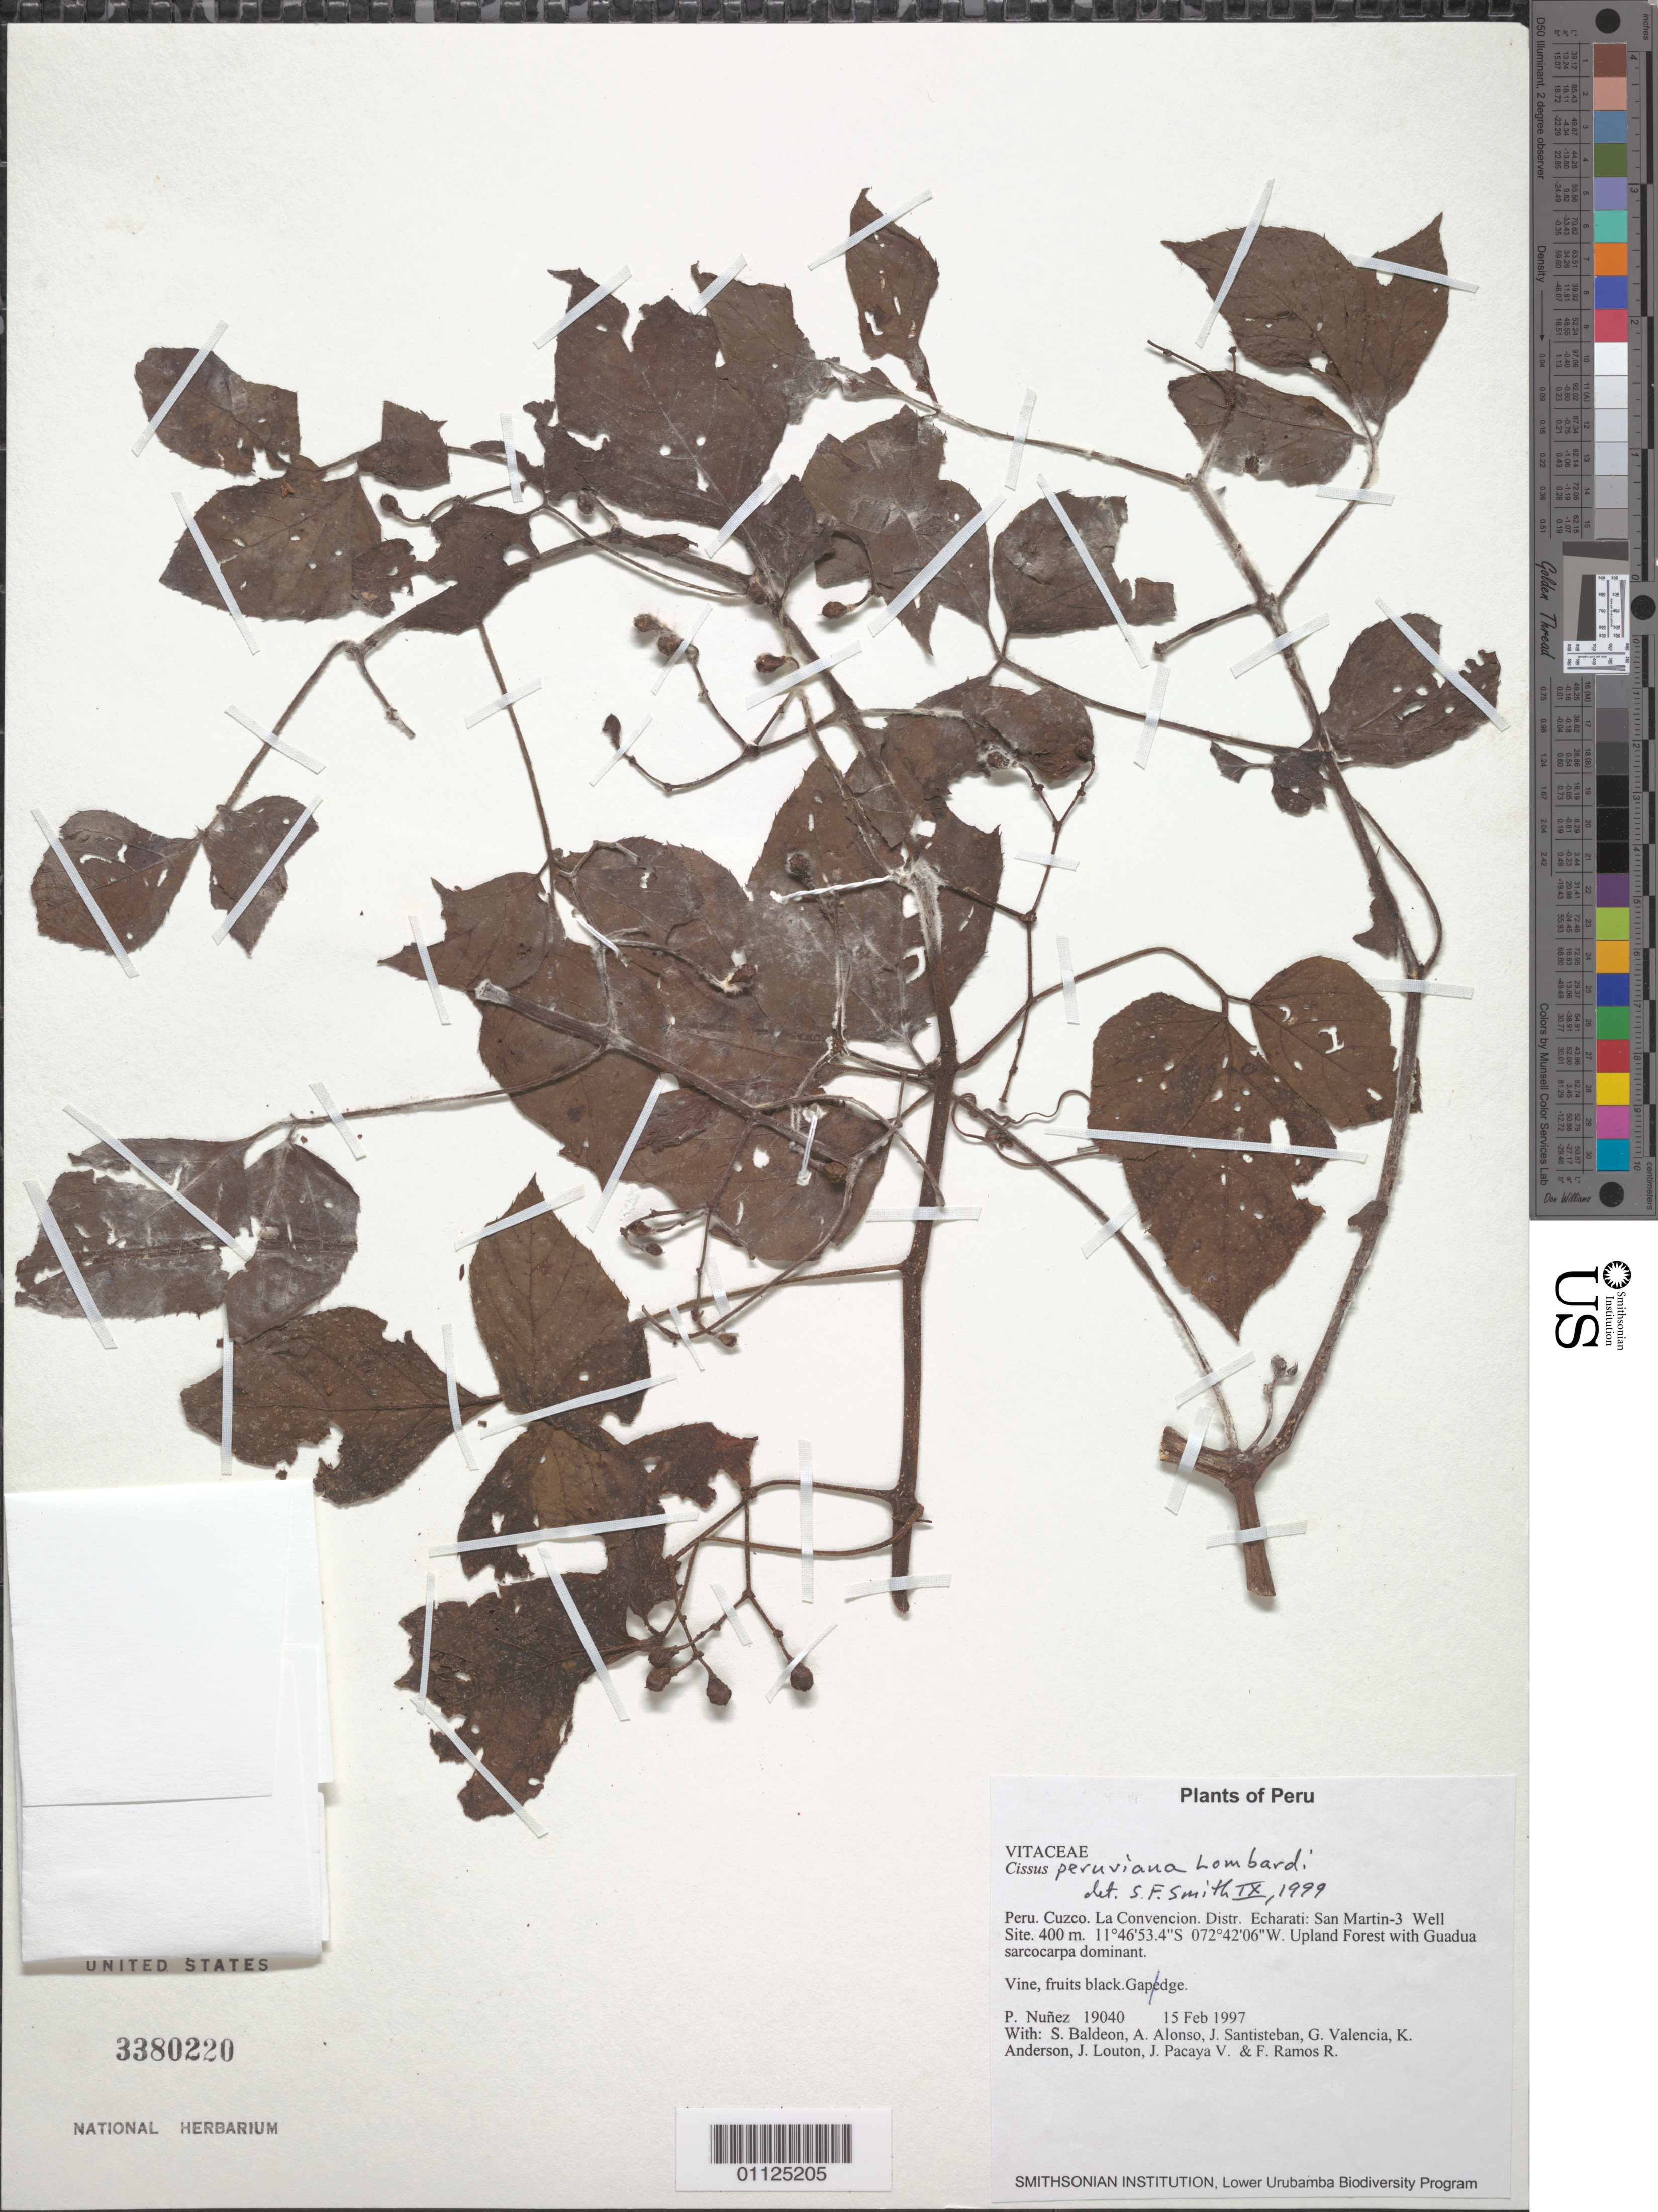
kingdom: Plantae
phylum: Tracheophyta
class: Magnoliopsida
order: Vitales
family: Vitaceae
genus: Cissus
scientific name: Cissus peruviana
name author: Lombardi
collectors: P. Nuñez V., S. Baldeon, A. Alonso, J. Santisteban C., G. Valencia, K. Anderson, J. Louton, J. Pacaya V. & F. Ramos R.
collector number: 19040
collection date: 1997-02-15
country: Peru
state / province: Cusco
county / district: La Convención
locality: Prov. La Convencion. San Martin - 3 Well site.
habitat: Vine. Gap edge.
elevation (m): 400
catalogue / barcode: US 3380220